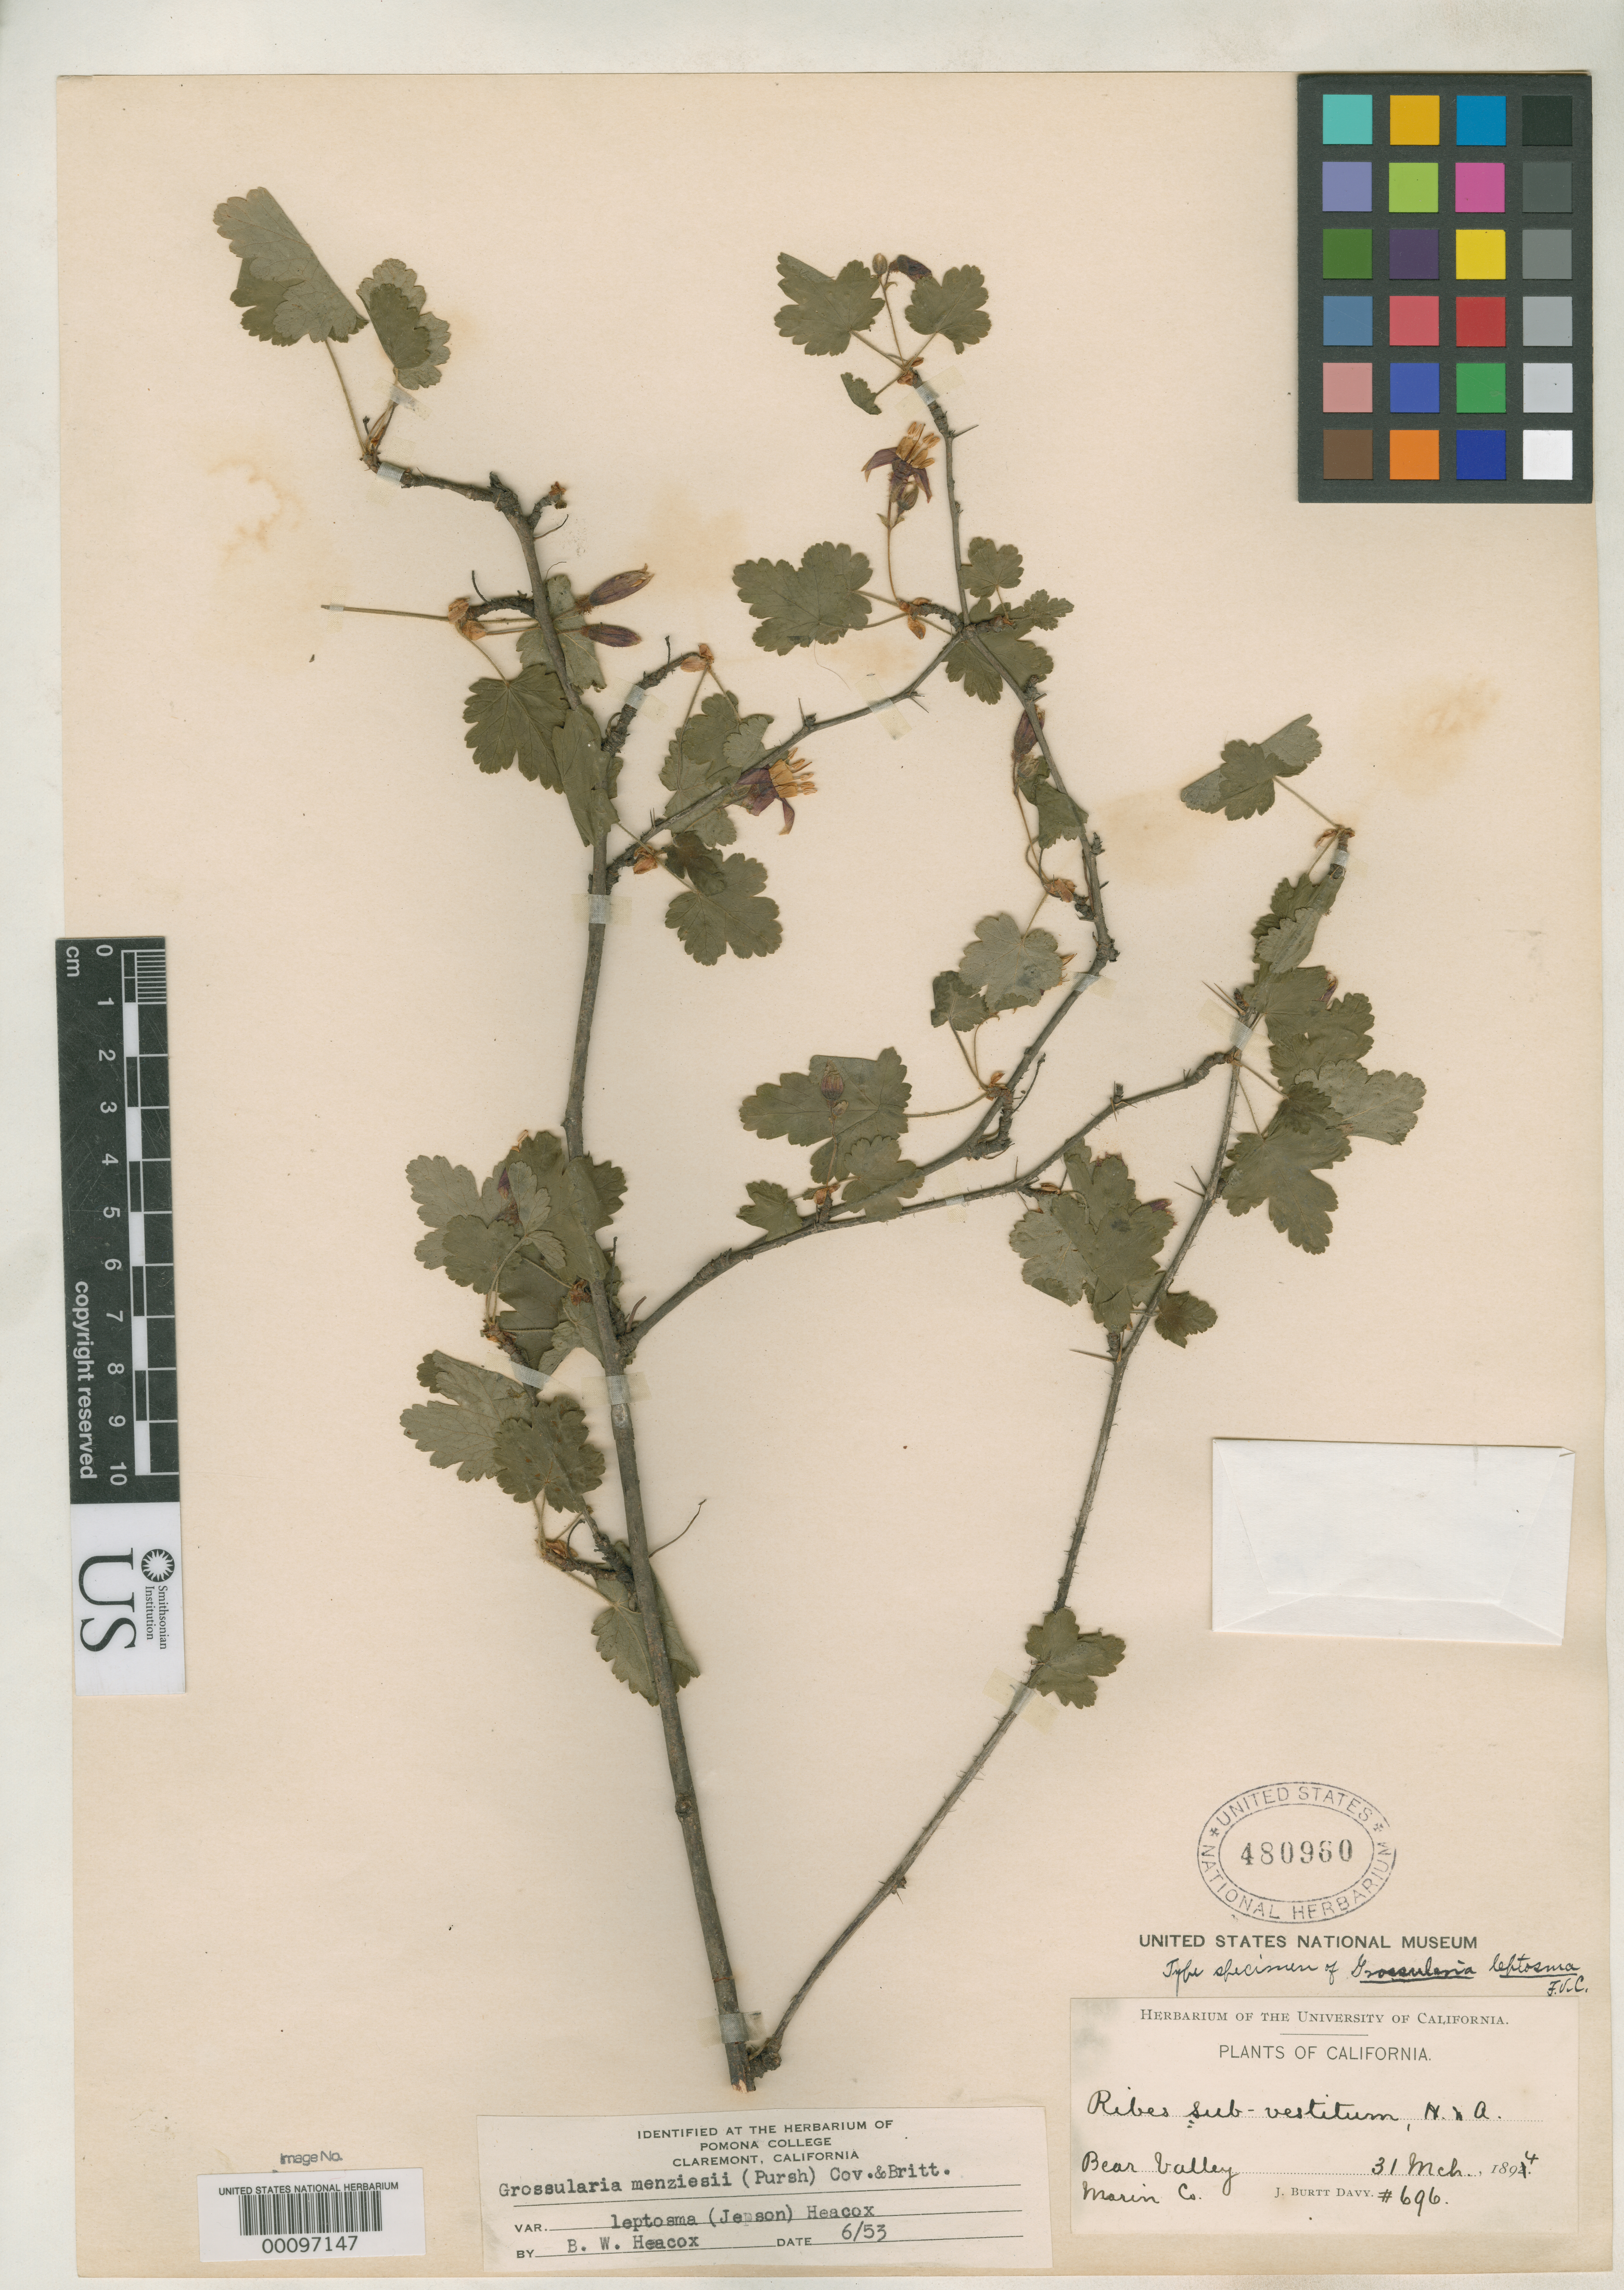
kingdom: Plantae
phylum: Tracheophyta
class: Magnoliopsida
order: Saxifragales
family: Grossulariaceae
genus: Grossularia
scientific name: Grossularia leptosma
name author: Coville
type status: Holotype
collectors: J. Burtt Davy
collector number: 696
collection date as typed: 31 Mar 1894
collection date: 1894-03-31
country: United States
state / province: California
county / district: Marin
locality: Bear Valley.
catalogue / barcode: US 480960